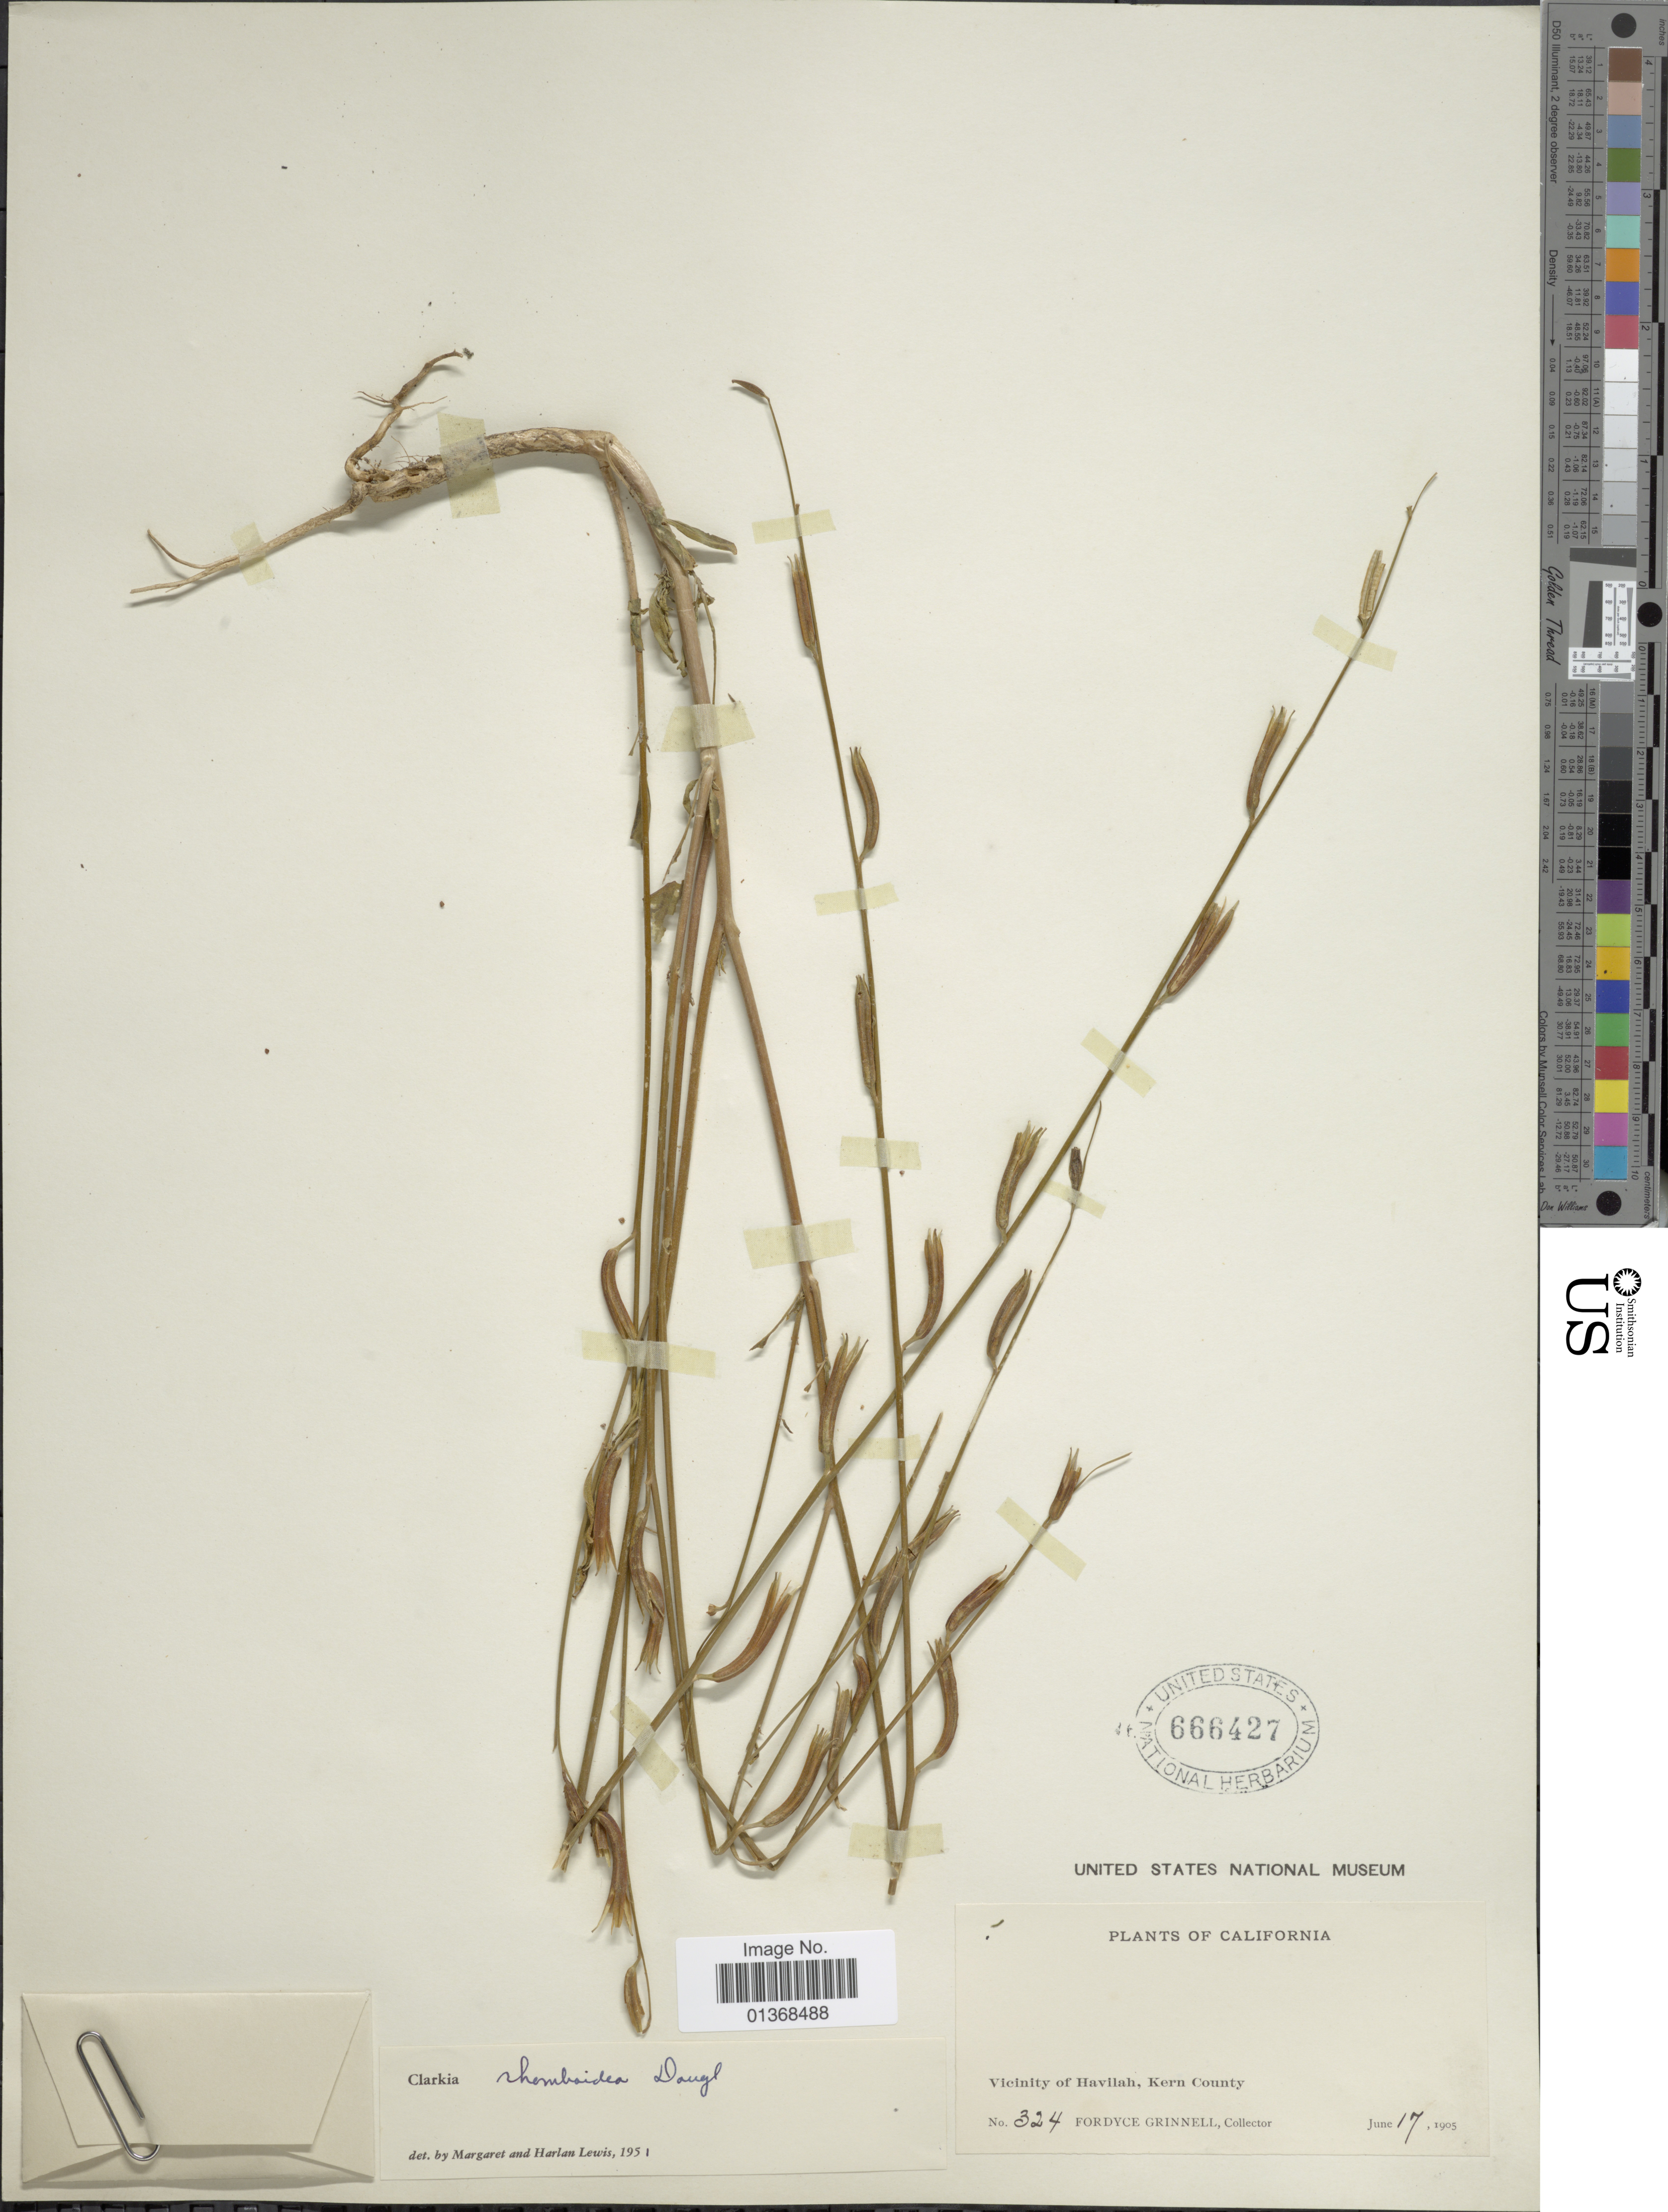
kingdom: Plantae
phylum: Tracheophyta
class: Magnoliopsida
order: Myrtales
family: Onagraceae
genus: Clarkia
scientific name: Clarkia rhomboidea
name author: Douglas ex Hook.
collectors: F. Grinnell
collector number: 324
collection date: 1905-06-17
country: United States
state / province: California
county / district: Kern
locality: Vicinity of Havilah, Kern County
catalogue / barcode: US 666427